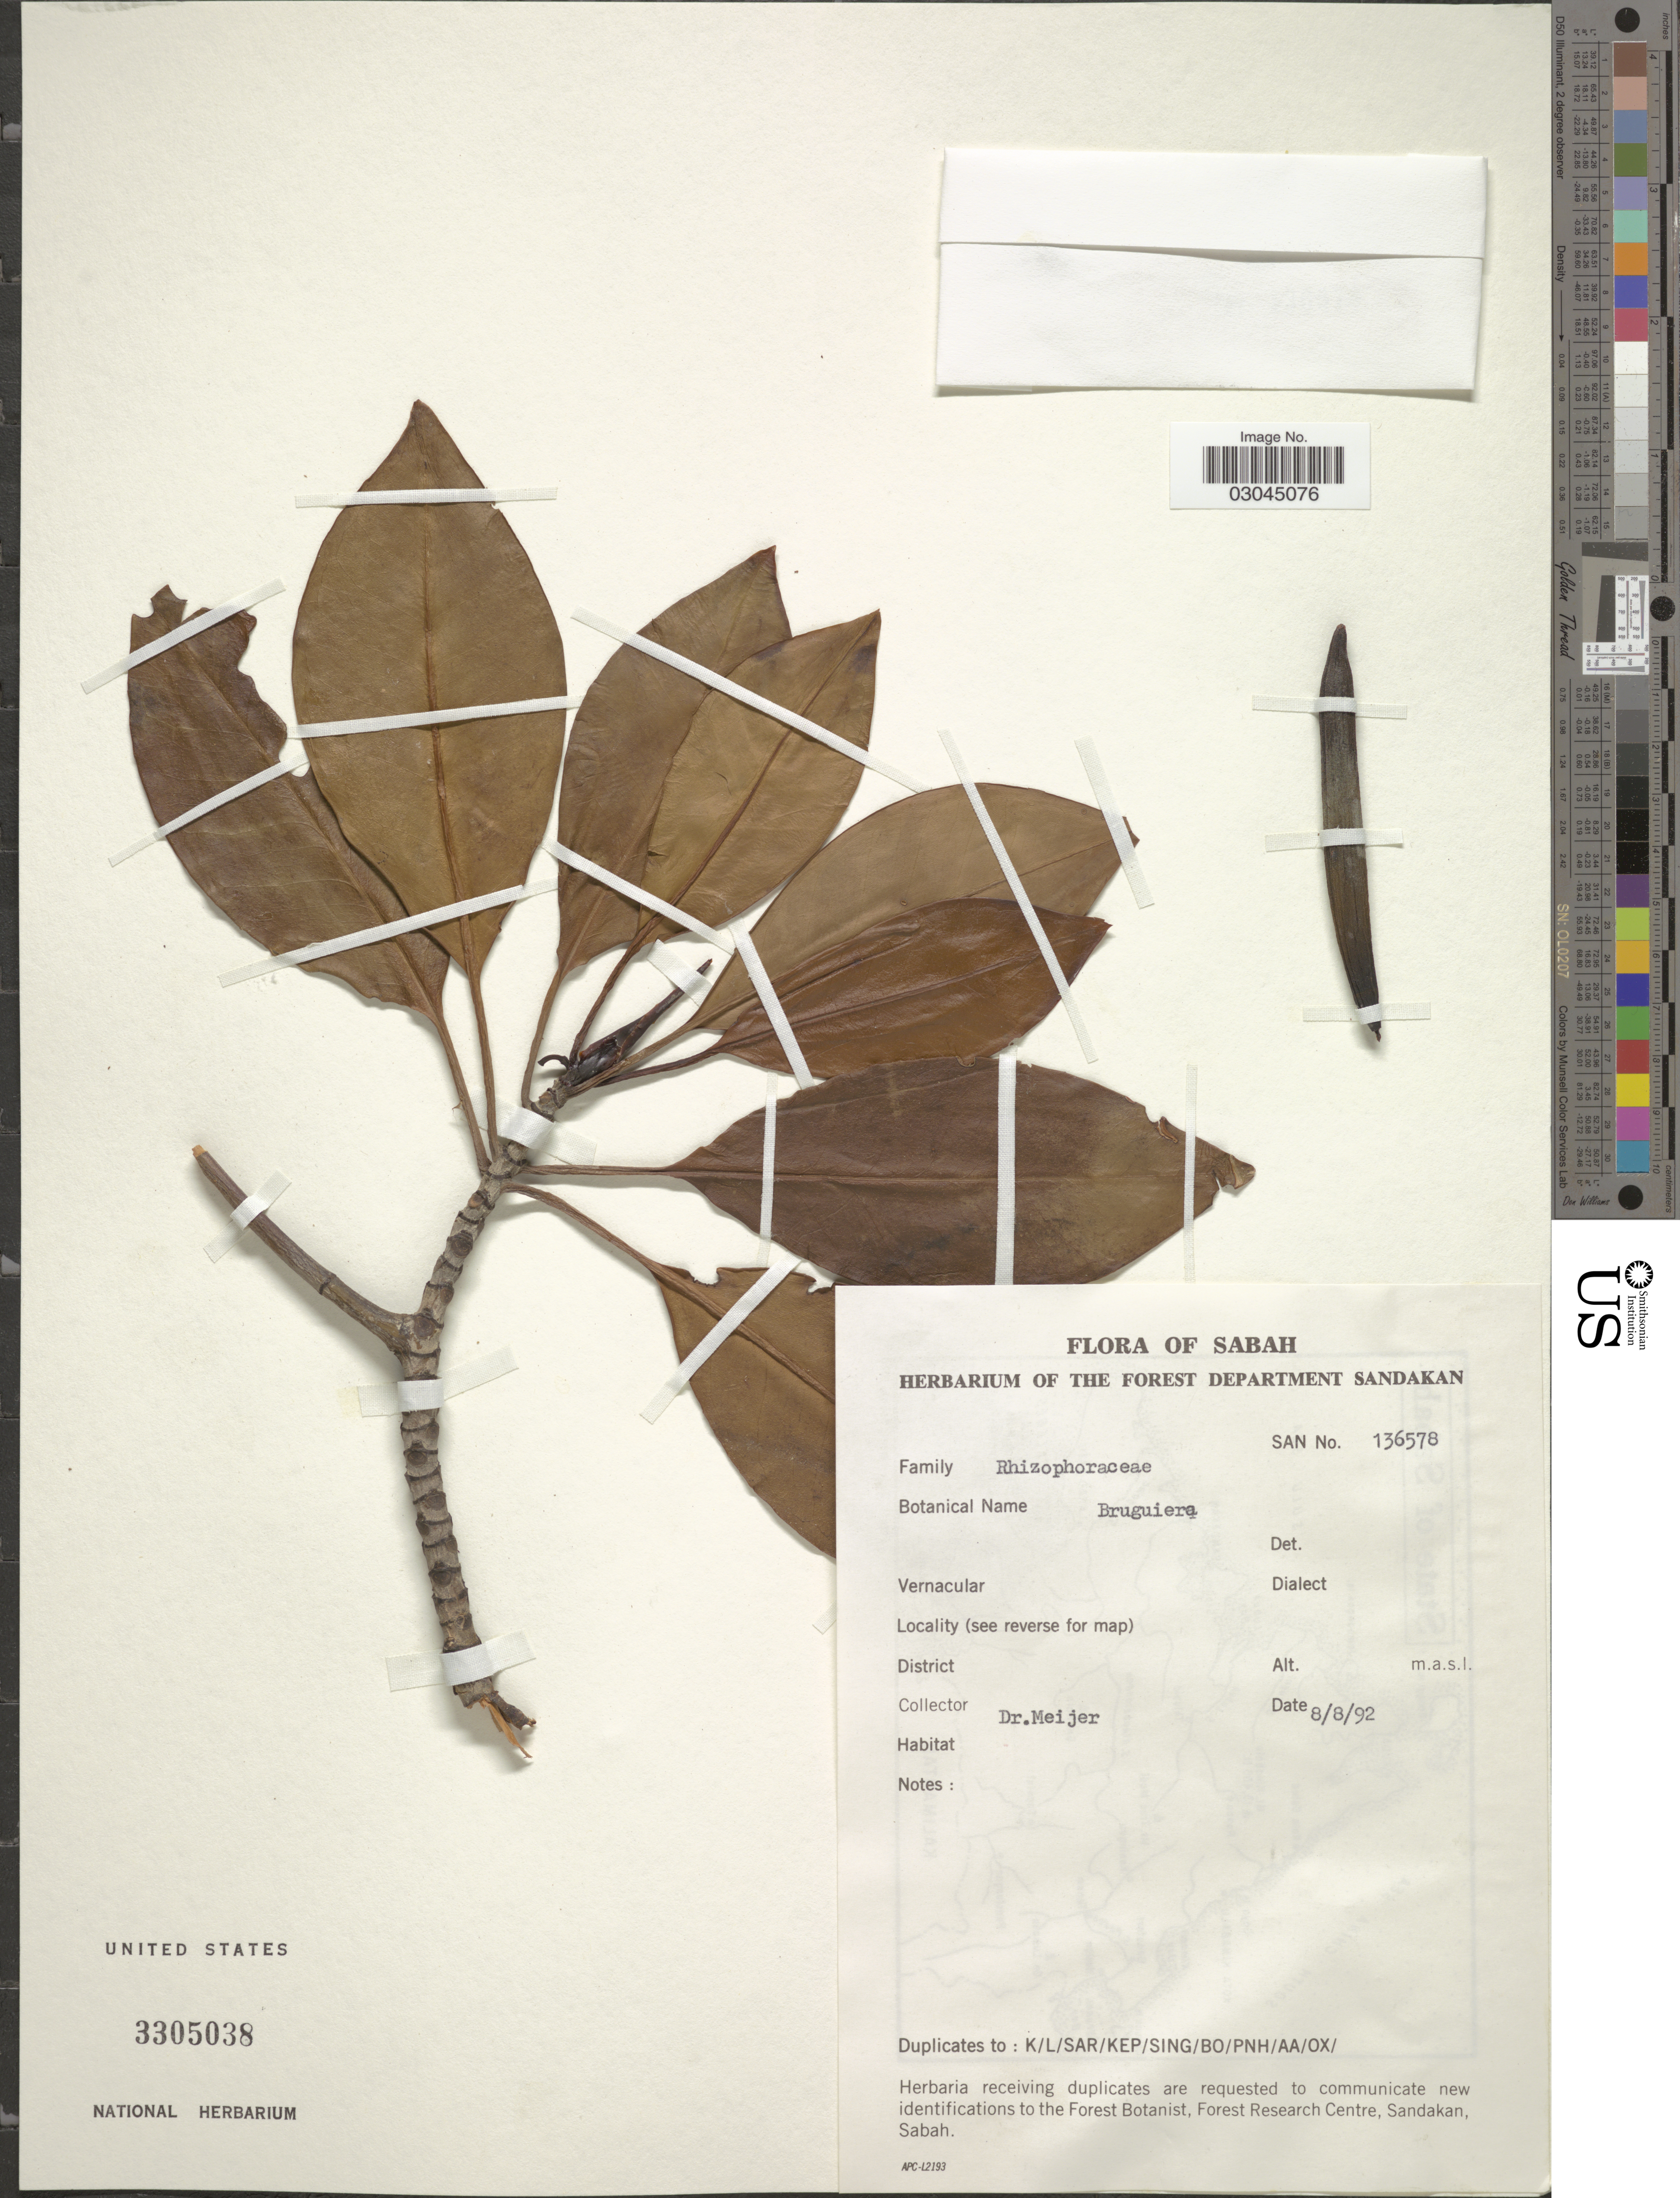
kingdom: Plantae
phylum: Tracheophyta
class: Magnoliopsida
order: Malpighiales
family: Rhizophoraceae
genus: Bruguiera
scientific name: Bruguiera sp.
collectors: -- Meijer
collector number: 136578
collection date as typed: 8/8/92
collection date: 1992-08-08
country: Malaysia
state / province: Sabah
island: Borneo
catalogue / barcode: US 3305038